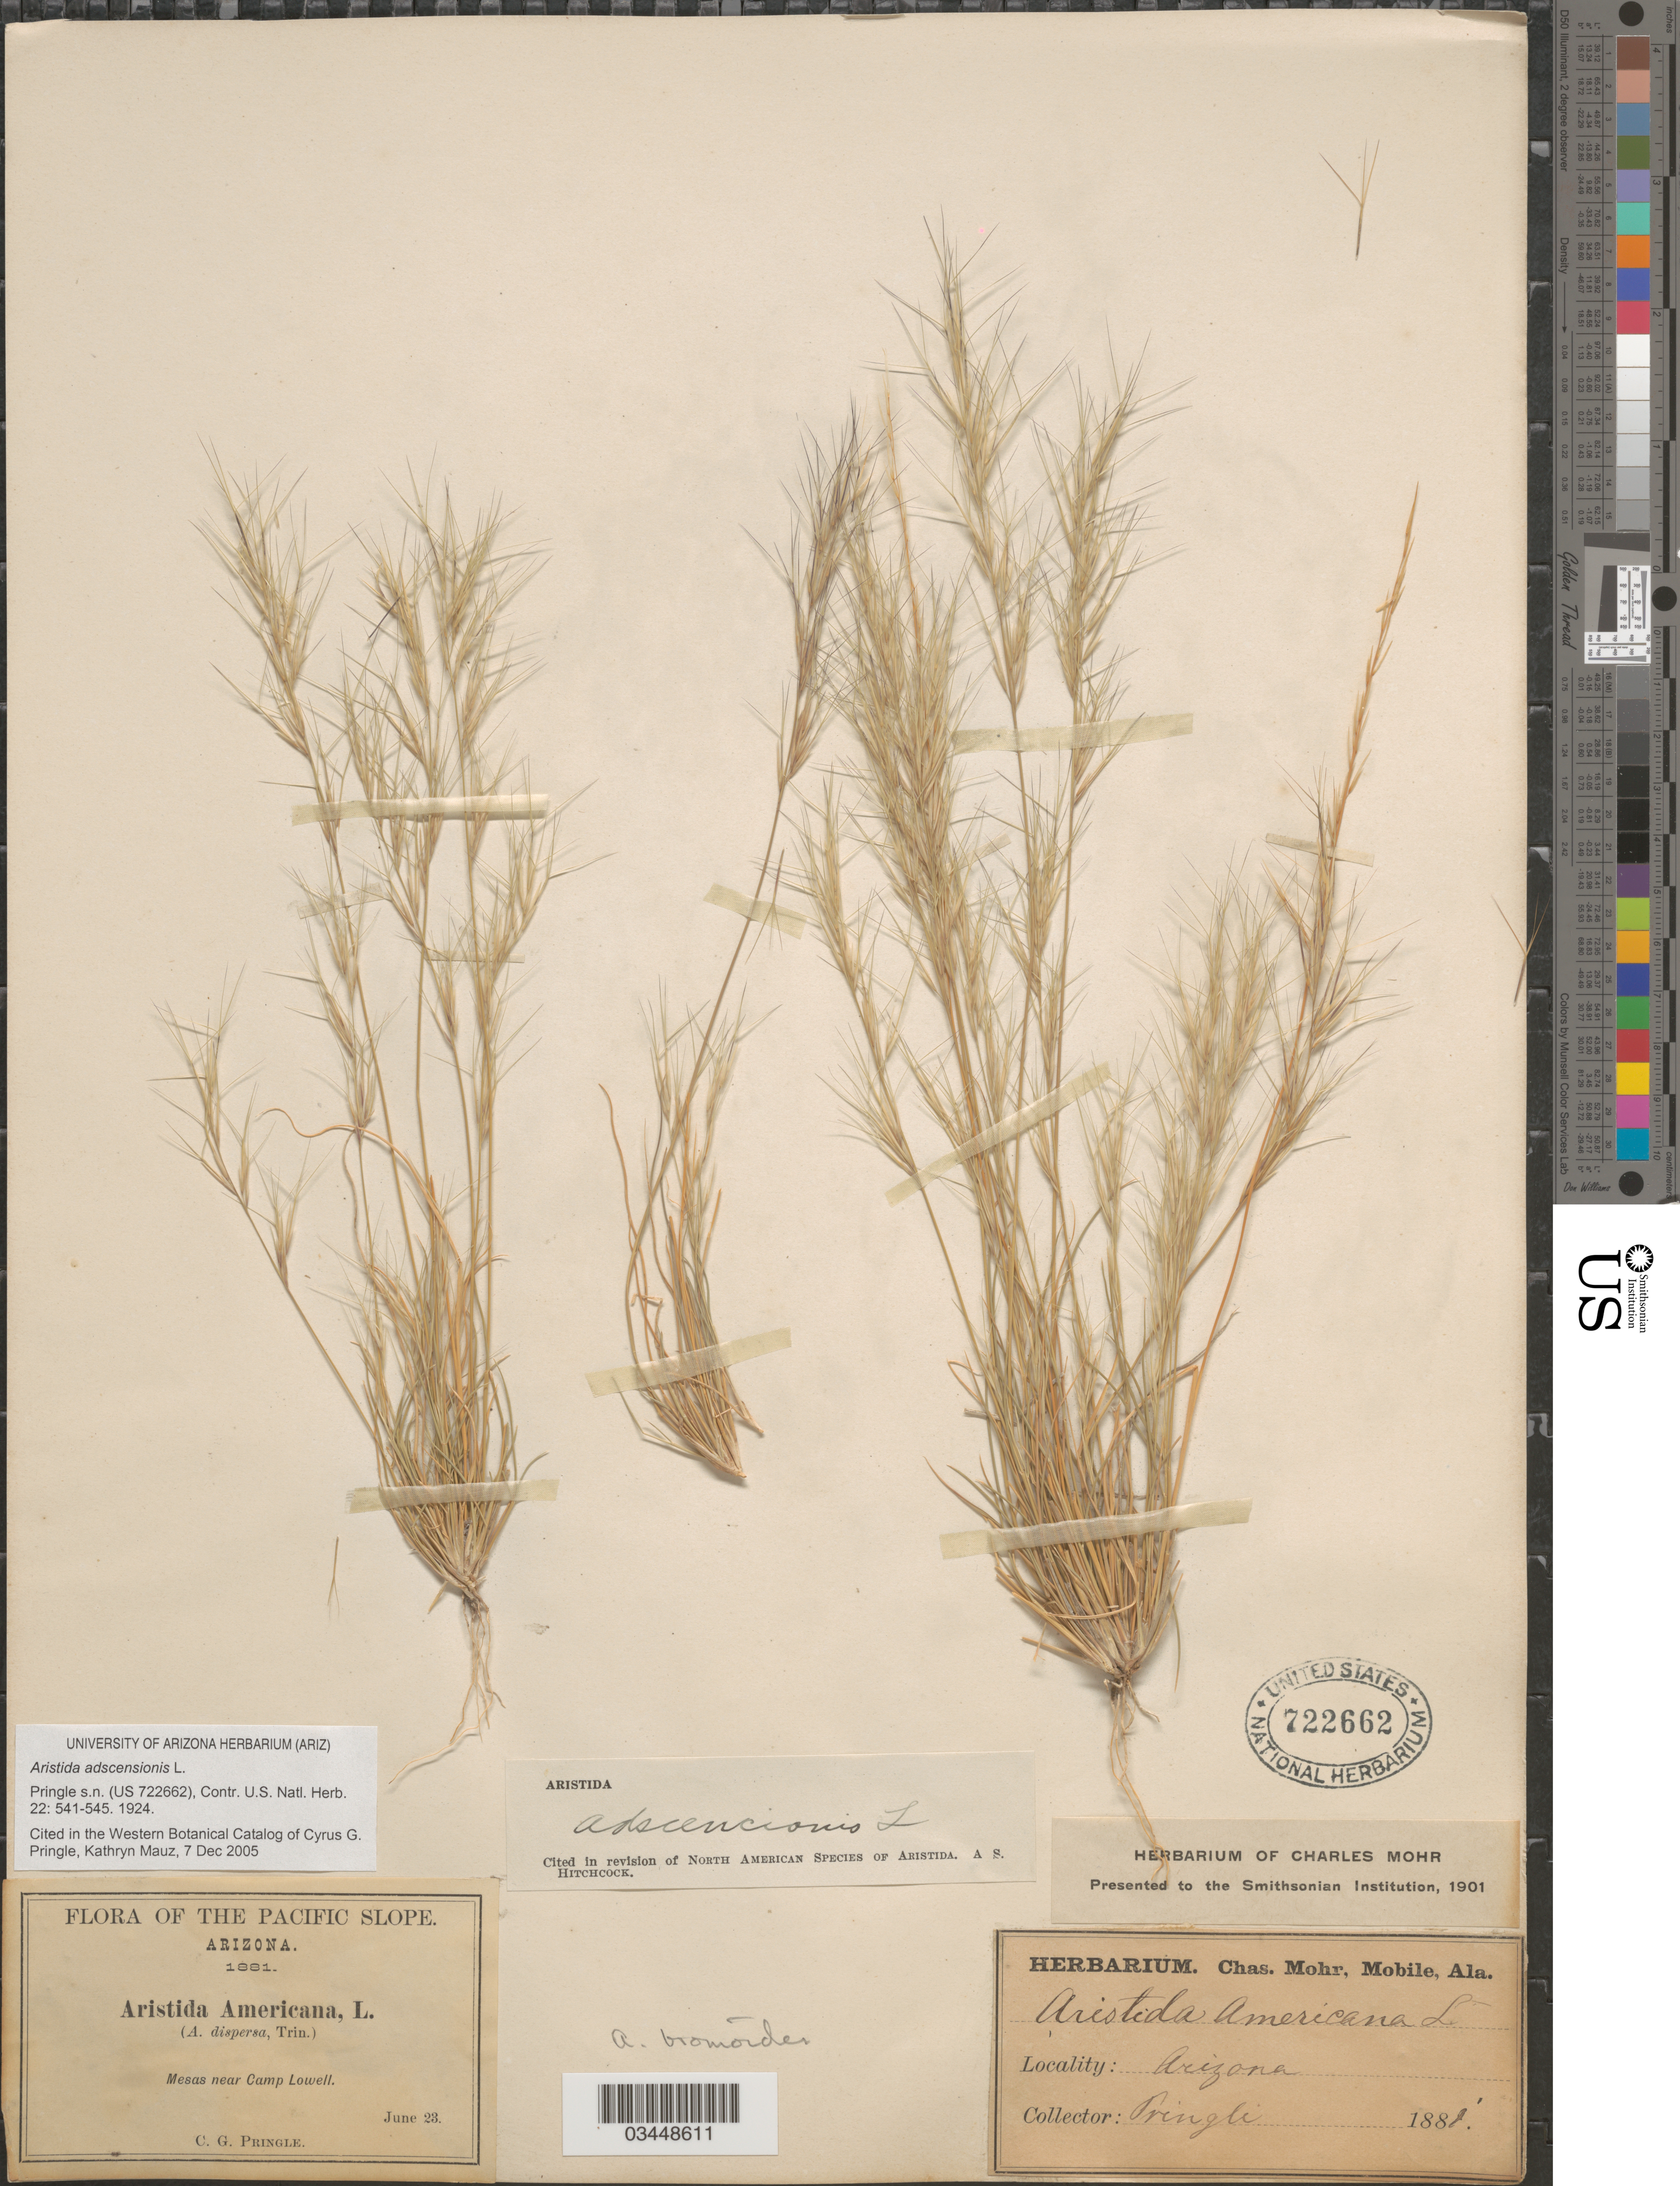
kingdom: Plantae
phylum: Tracheophyta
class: Liliopsida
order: Poales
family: Poaceae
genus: Aristida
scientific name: Aristida adscensionis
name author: L.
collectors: C. G. Pringle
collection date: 1881-06-23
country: United States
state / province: Arizona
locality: The Pacific Slope. Mesas near Camp Lowell.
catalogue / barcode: US 722662